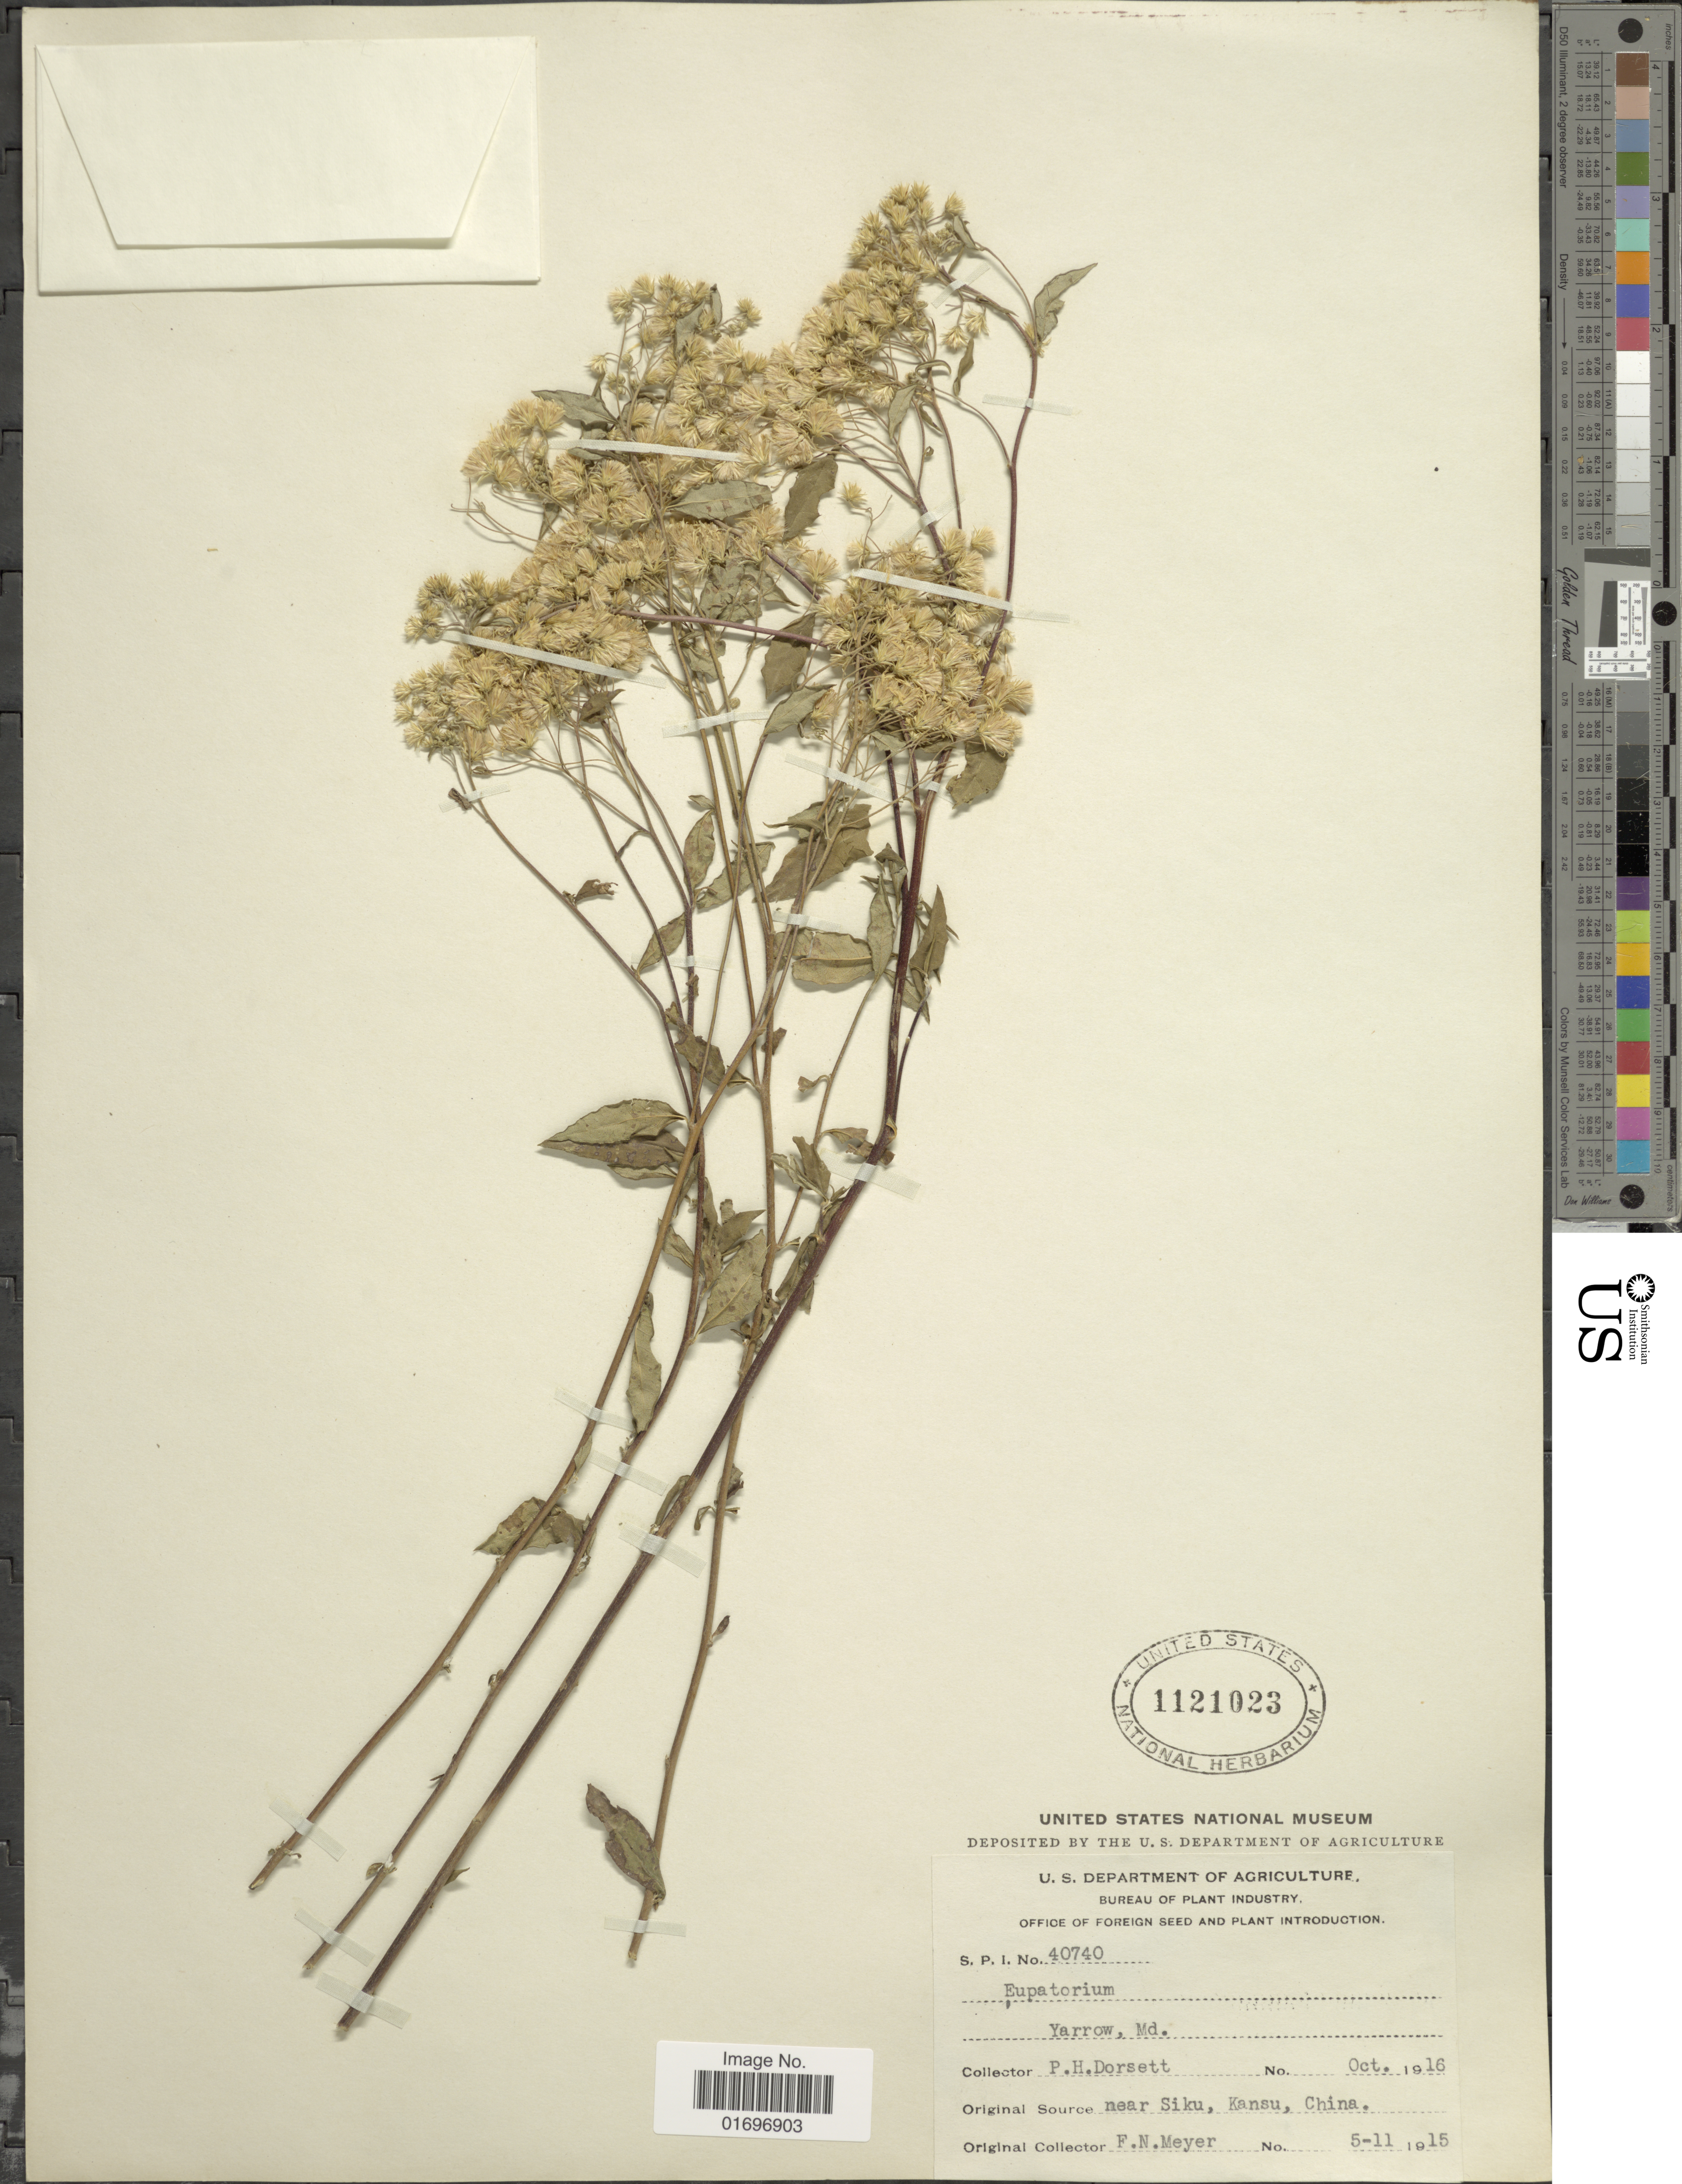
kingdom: Plantae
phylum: Tracheophyta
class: Magnoliopsida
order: Asterales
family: Asteraceae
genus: Aster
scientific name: Aster sp.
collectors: P. H. Dorsett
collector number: SPI40740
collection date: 1916-10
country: United States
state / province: Maryland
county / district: Washington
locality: Yarrow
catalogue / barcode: US 1121023